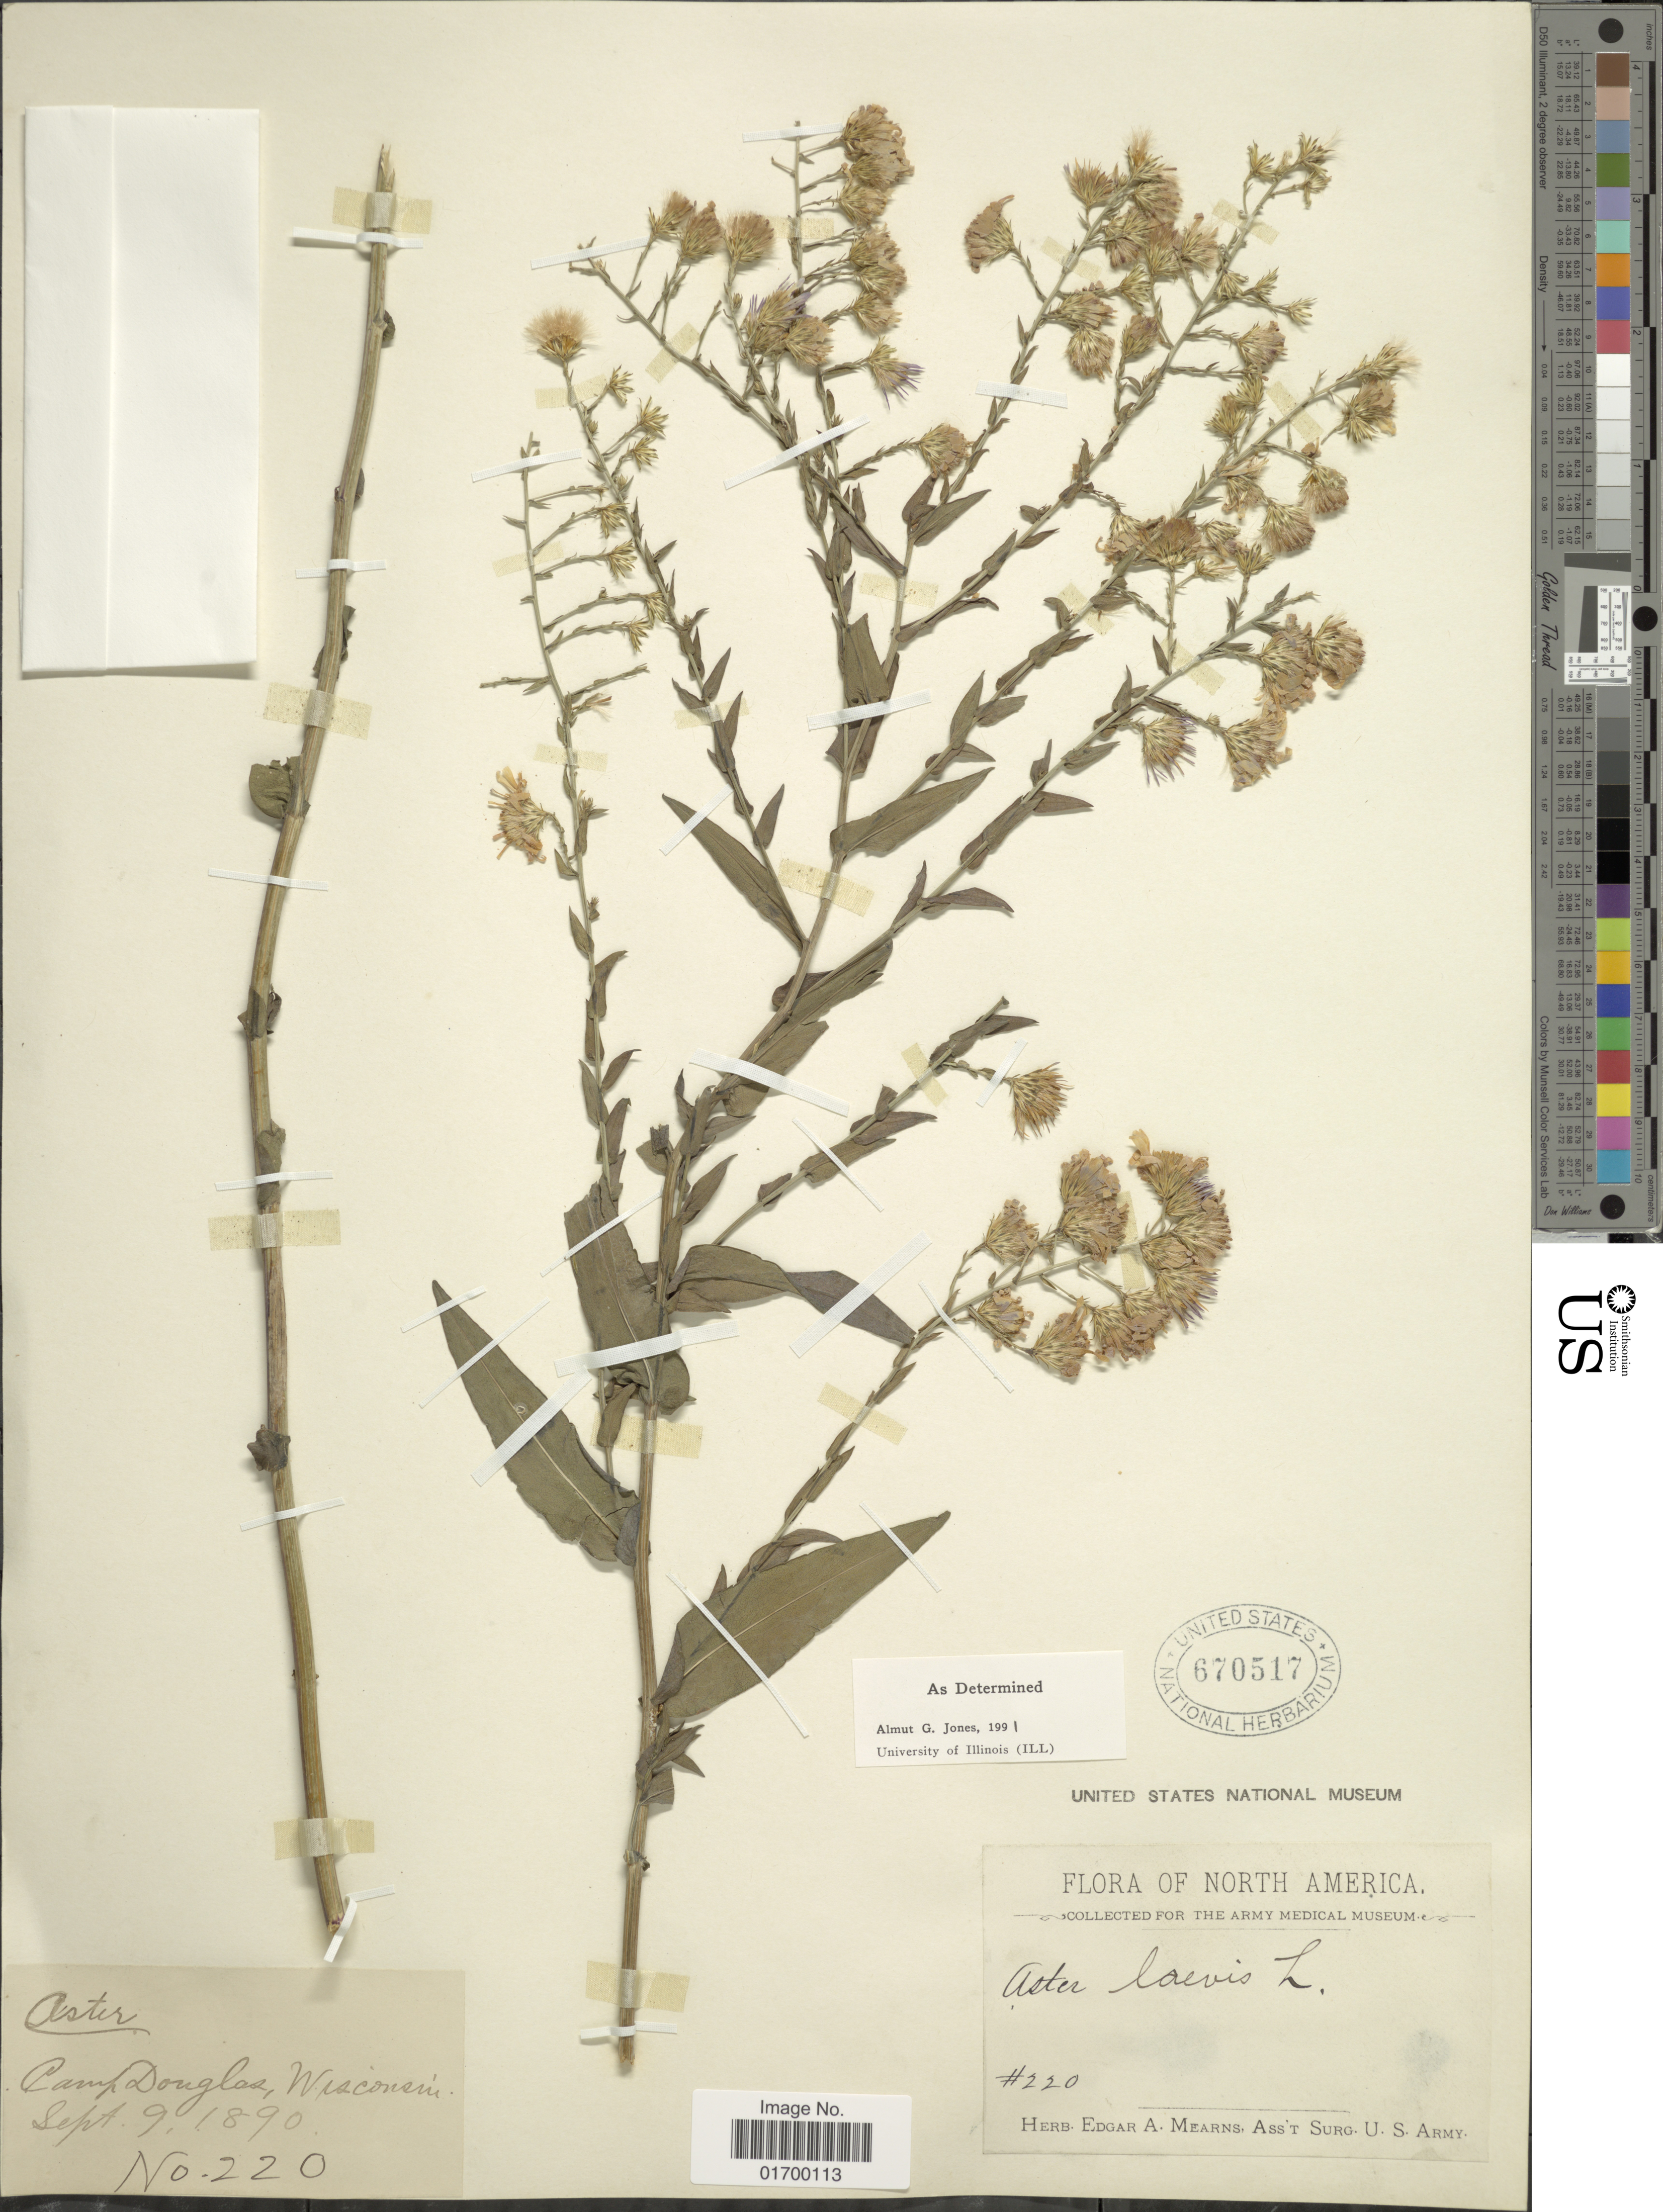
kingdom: Plantae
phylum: Tracheophyta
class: Magnoliopsida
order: Asterales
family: Asteraceae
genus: Symphyotrichum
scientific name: Symphyotrichum laeve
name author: (L.) Á. Löve & D. Löve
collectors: E. A. Mearns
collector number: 220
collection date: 1890-09-09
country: United States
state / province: Wisconsin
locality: Camp Douglas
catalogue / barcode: US 670517